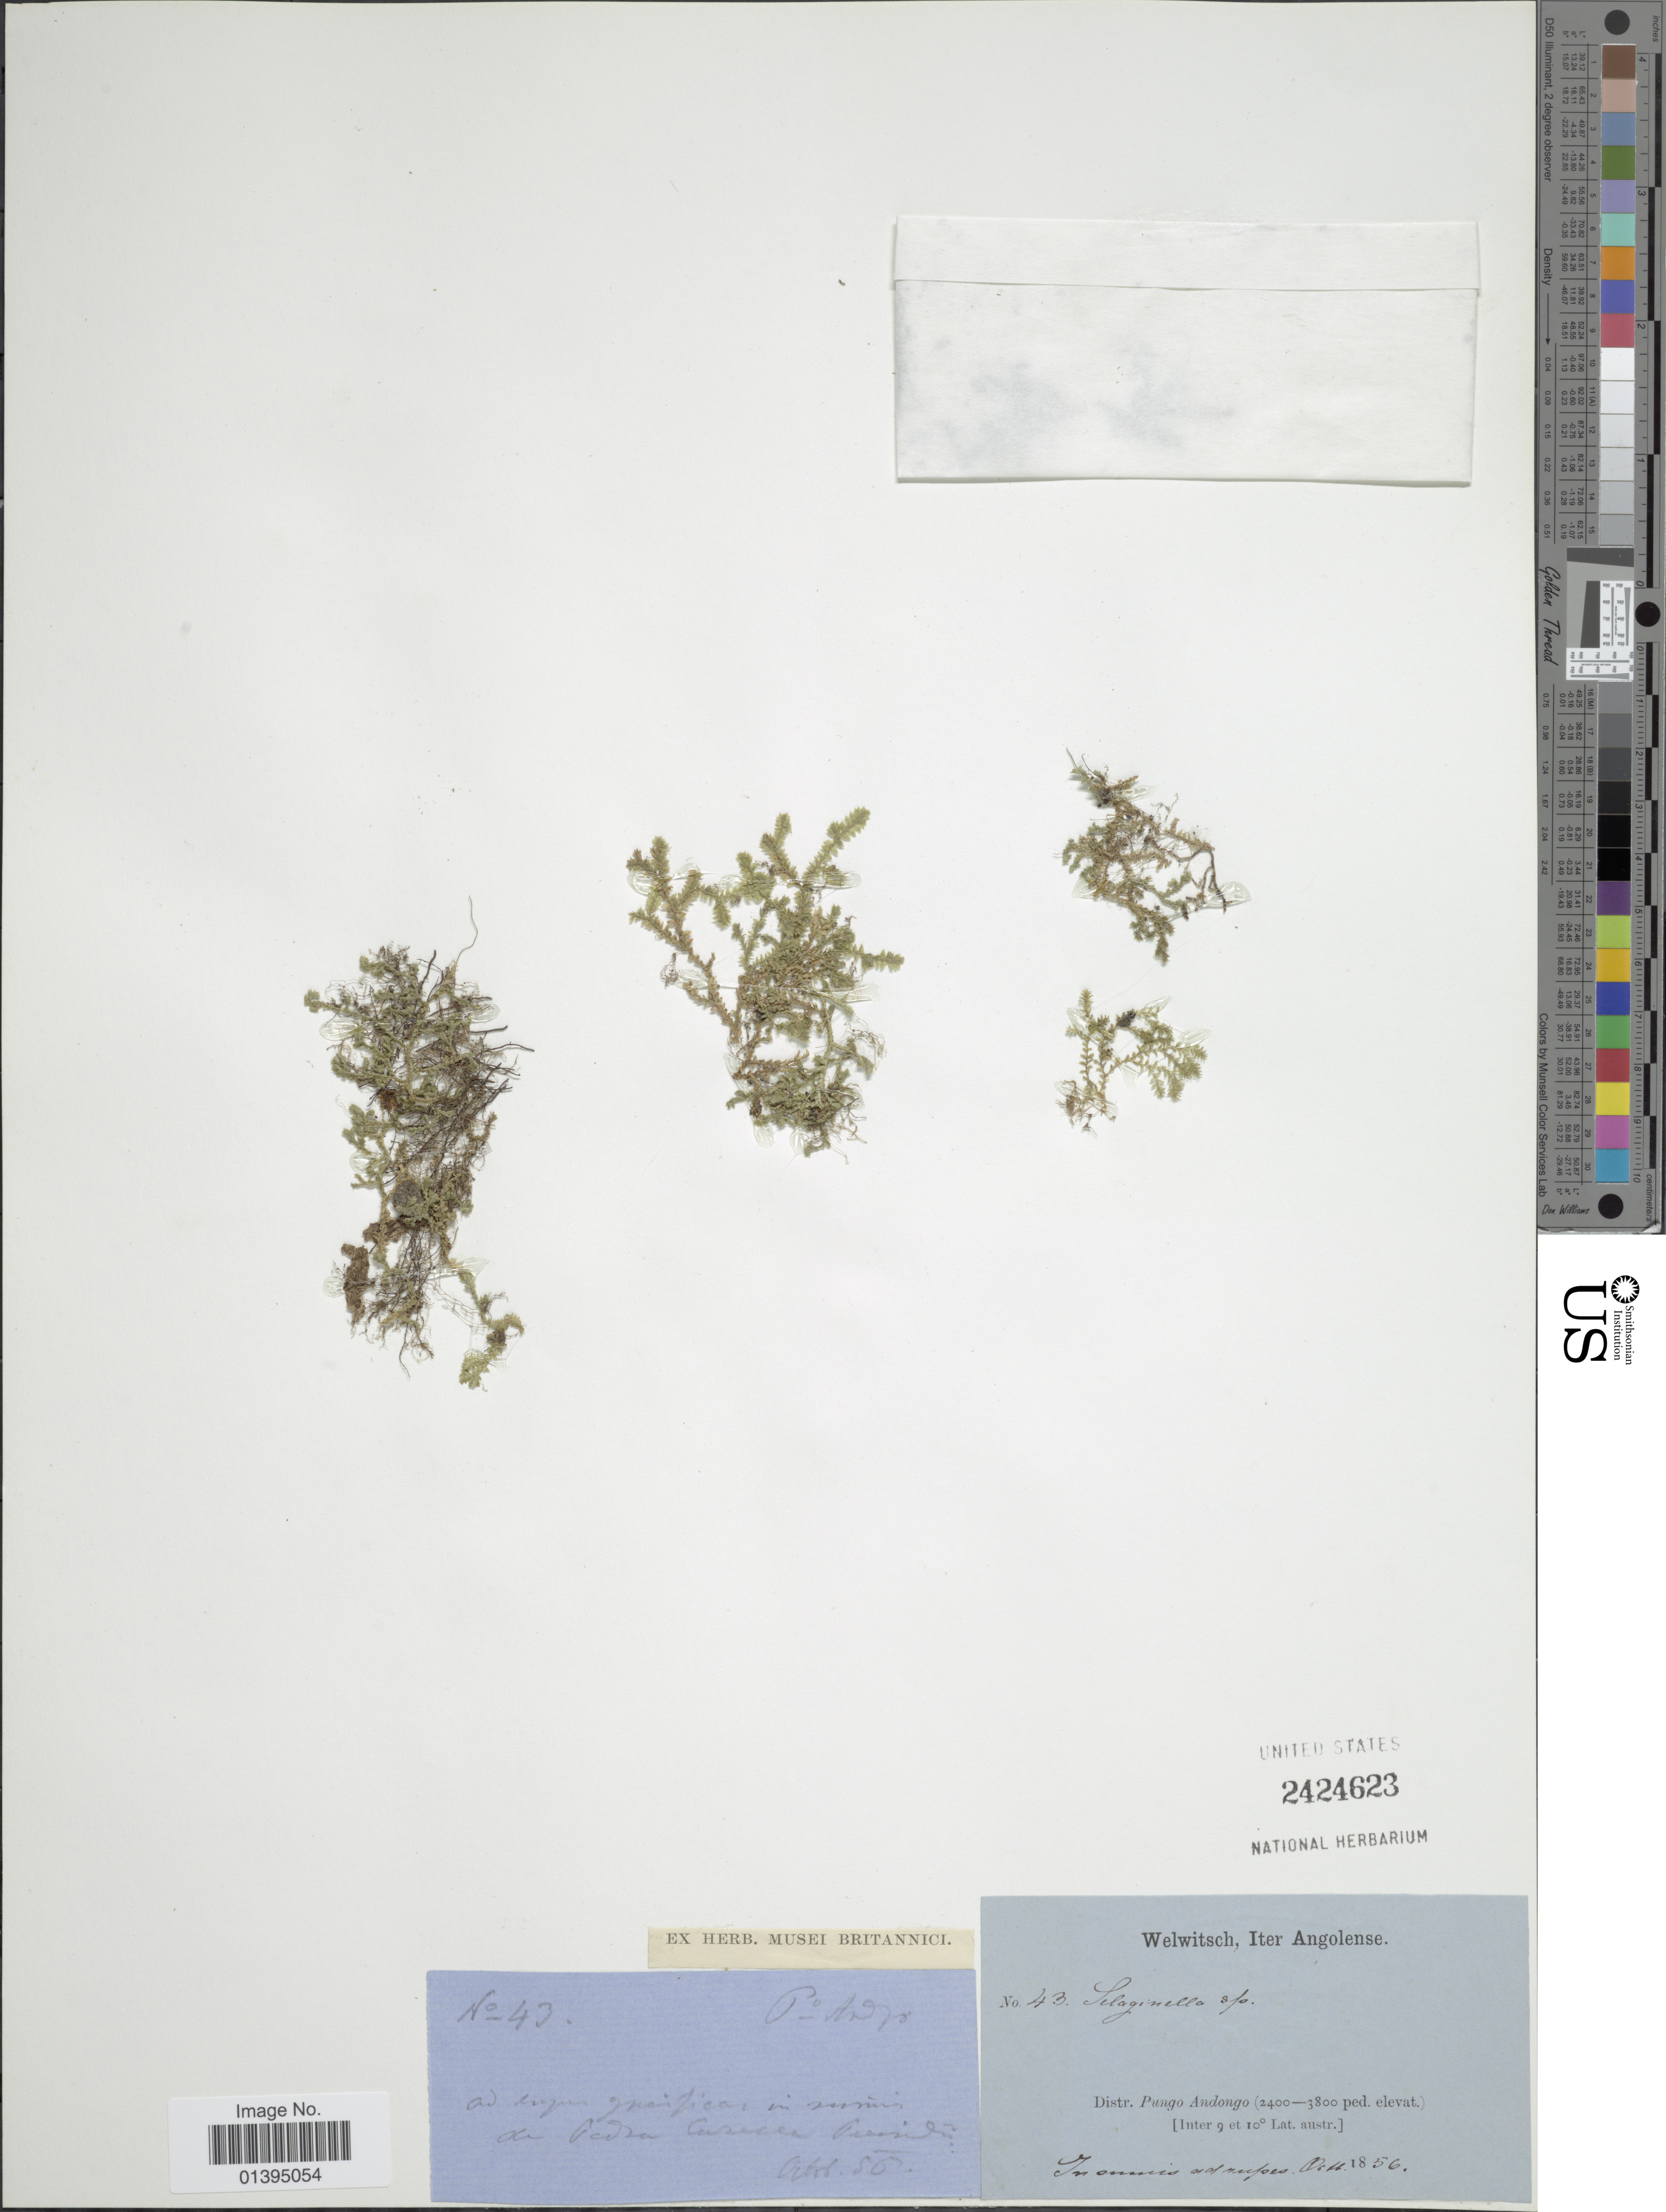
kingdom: Plantae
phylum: Tracheophyta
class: Lycopodiopsida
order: Selaginellales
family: Selaginellaceae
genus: Selaginella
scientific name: Selaginella sp.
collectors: -. Welwitsch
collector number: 43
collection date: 1856-10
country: Angola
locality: Distr. Pungo Andongo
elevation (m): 732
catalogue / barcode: US 2424623